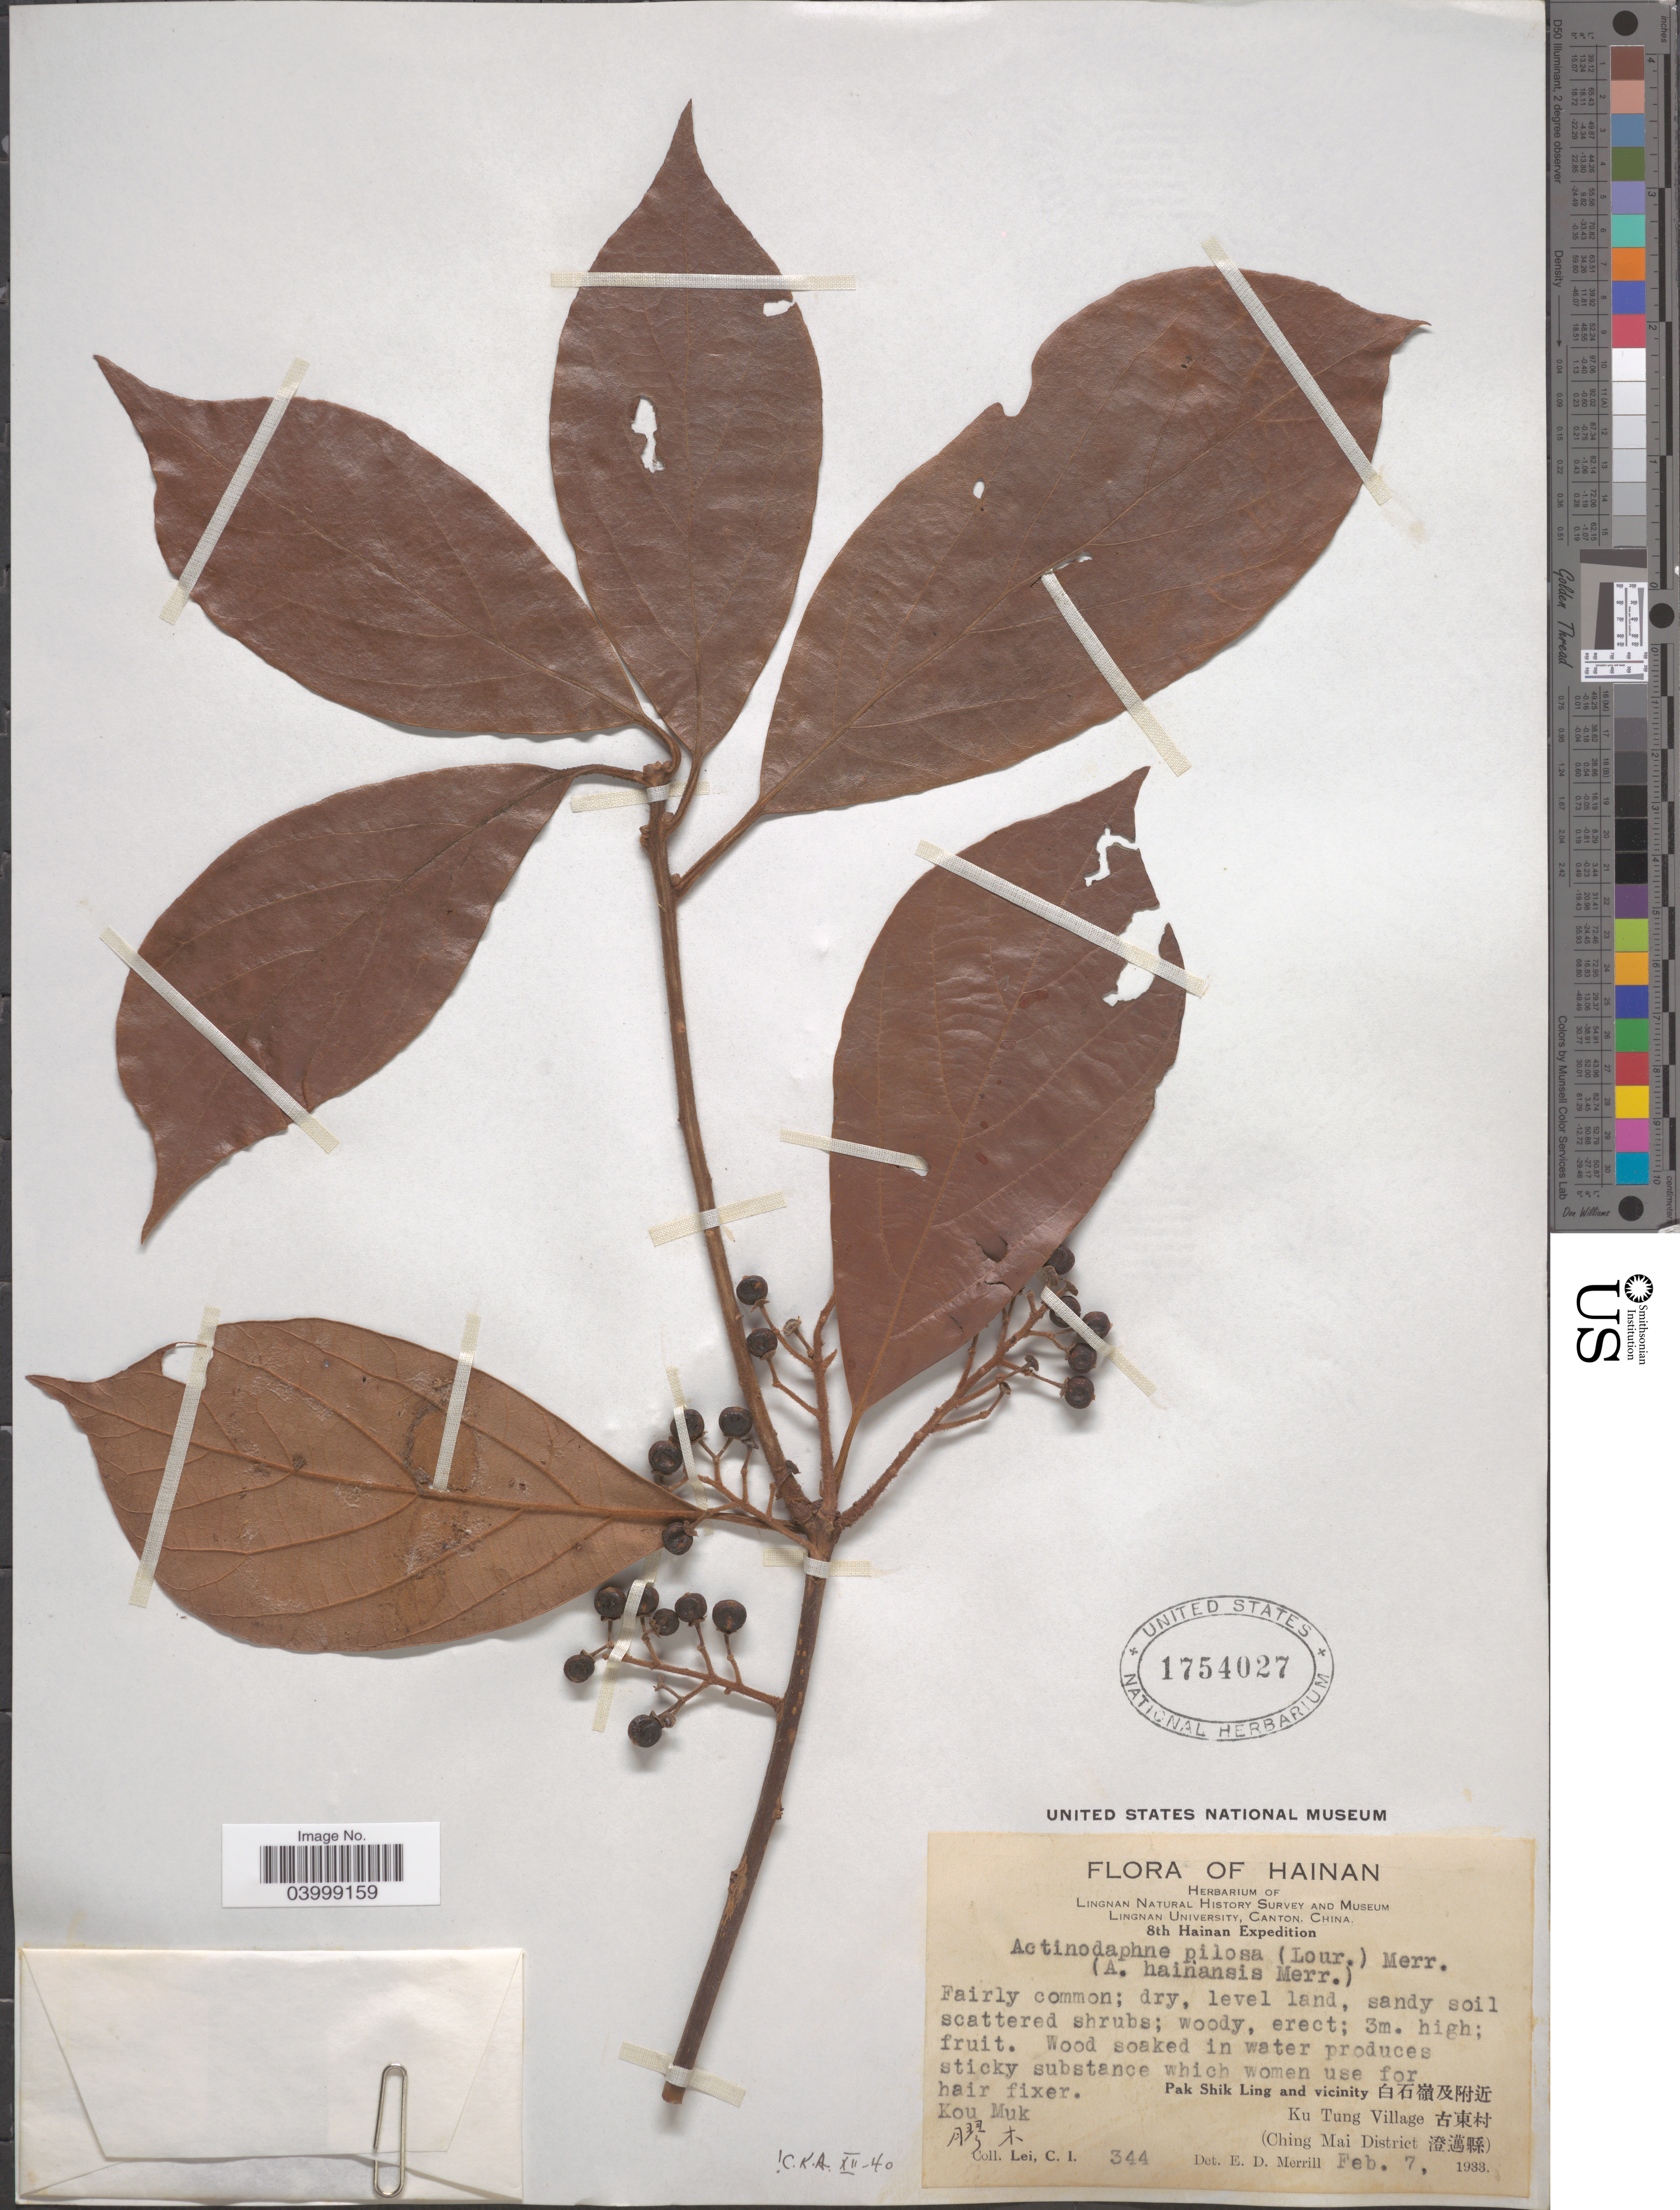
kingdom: Plantae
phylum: Tracheophyta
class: Magnoliopsida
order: Laurales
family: Lauraceae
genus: Actinodaphne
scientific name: Actinodaphne pilosa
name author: (Lour.) Merr.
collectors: C. I. Lei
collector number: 344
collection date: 1933-02-07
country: China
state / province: Hainan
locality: Kou Muk X. Pak Shik Ling and vicinity X. Ku Tung Village X. (Ching Mai District X).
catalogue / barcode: US 1754027